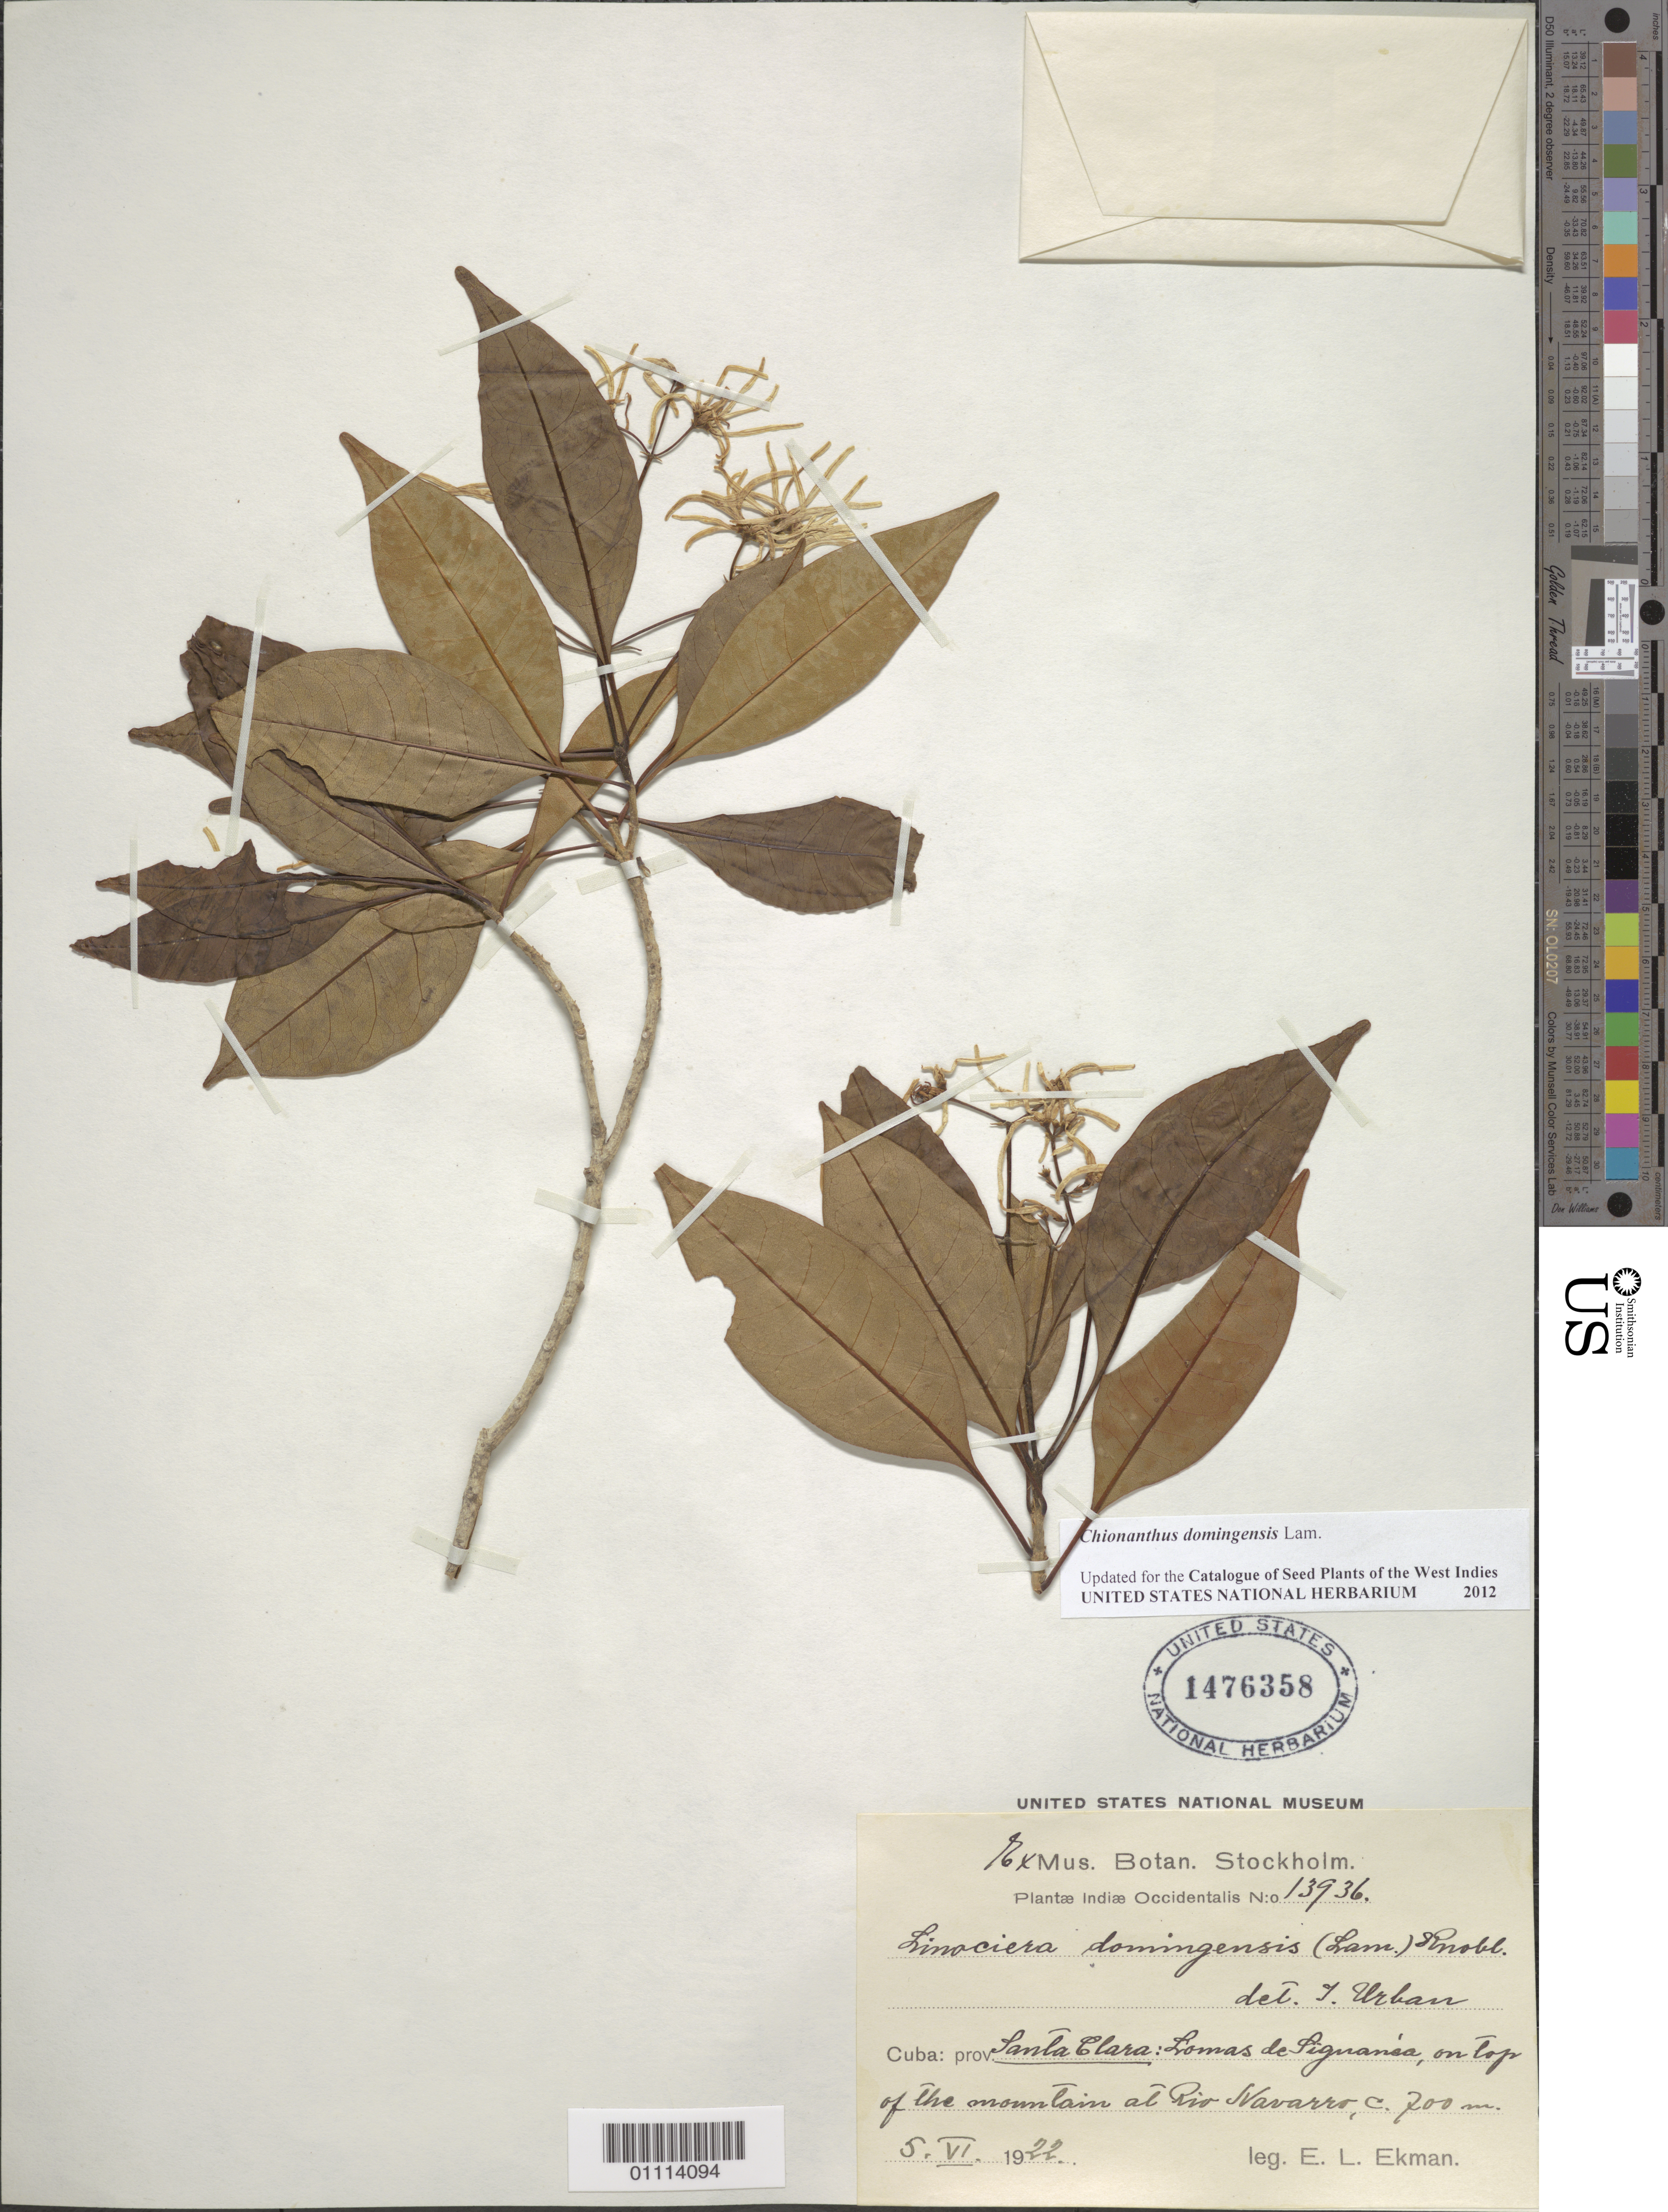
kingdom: Plantae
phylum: Tracheophyta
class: Magnoliopsida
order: Lamiales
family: Oleaceae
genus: Linociera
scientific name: Linociera domingensis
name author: (Lam.) Knobl.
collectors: E. L. Ekman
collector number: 13936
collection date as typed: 05 Jun 1922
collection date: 1922-06-05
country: Cuba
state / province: Villa Clara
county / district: Santa Clara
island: Cuba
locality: Santa Clara: Lomas de Pignanea, on top of the mountain at Rio Navarro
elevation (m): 700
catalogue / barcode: US 1476358